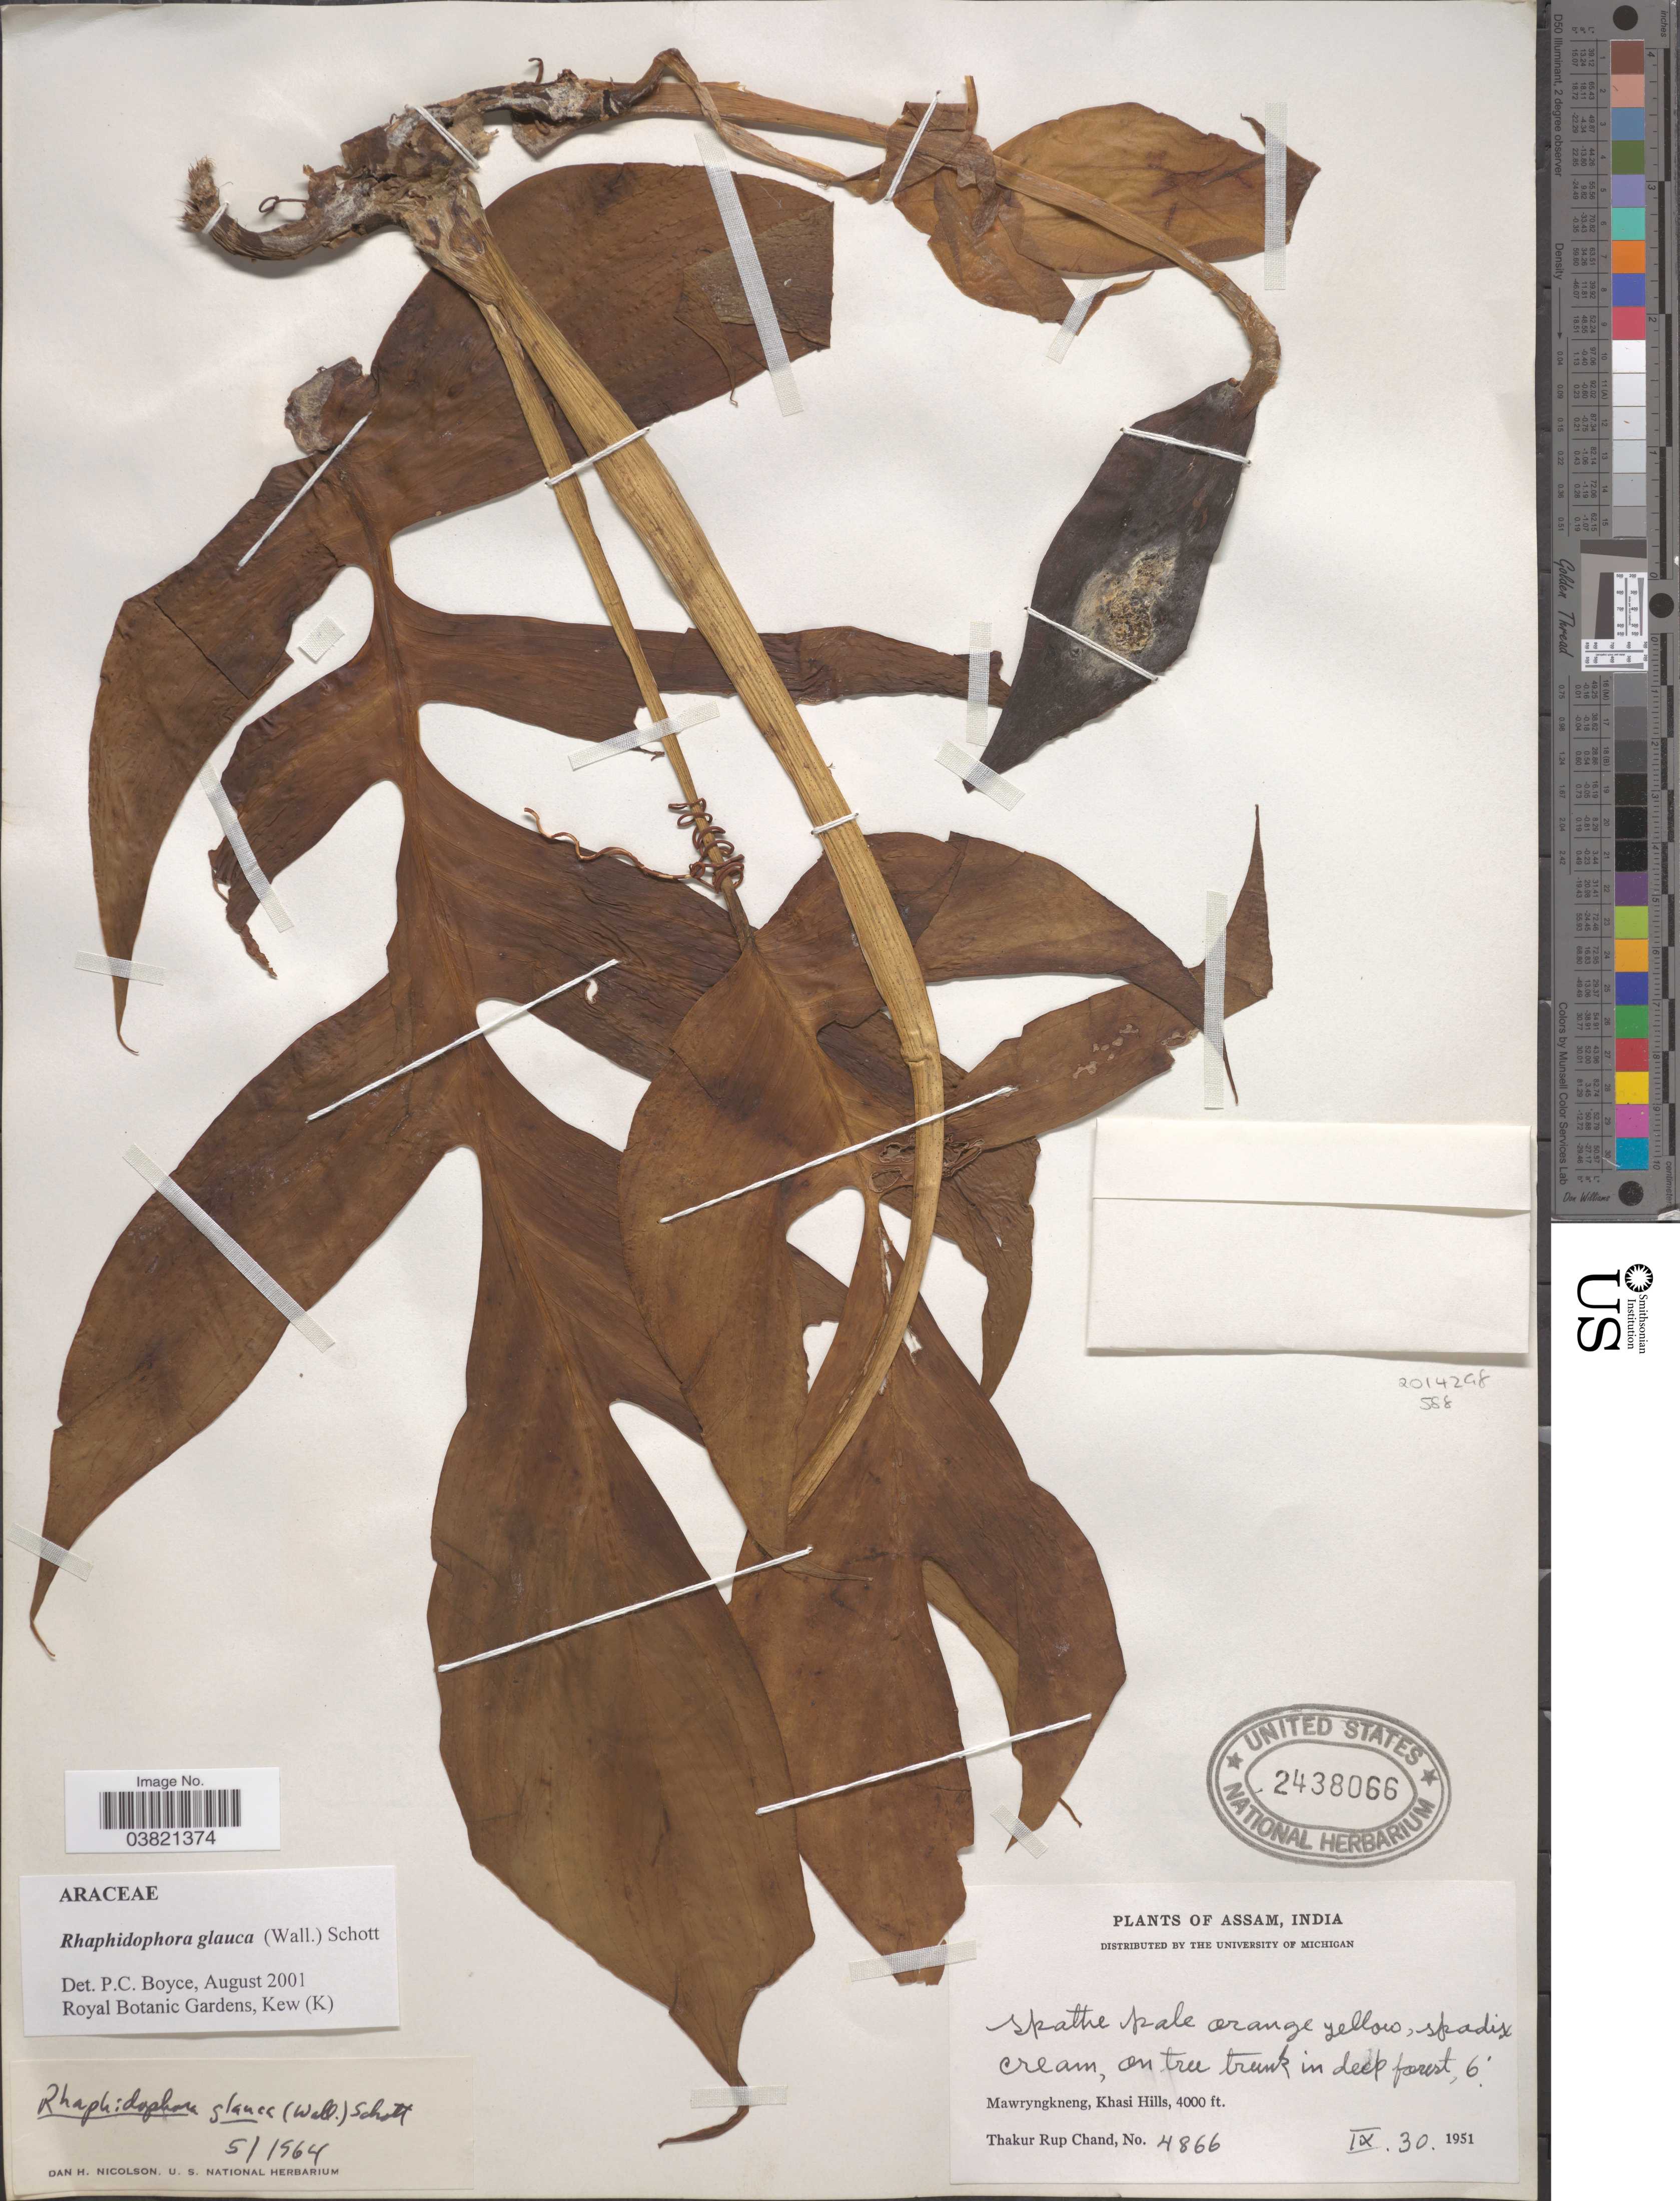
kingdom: Plantae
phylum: Tracheophyta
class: Liliopsida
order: Alismatales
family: Araceae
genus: Rhaphidophora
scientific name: Rhaphidophora glauca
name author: (Wall.) Schott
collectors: T. R. Chand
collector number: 4866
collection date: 1951-09-30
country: India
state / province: Meghalaya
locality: Mawryngkneng, Khasi Hills.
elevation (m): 1219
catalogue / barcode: US 2438066